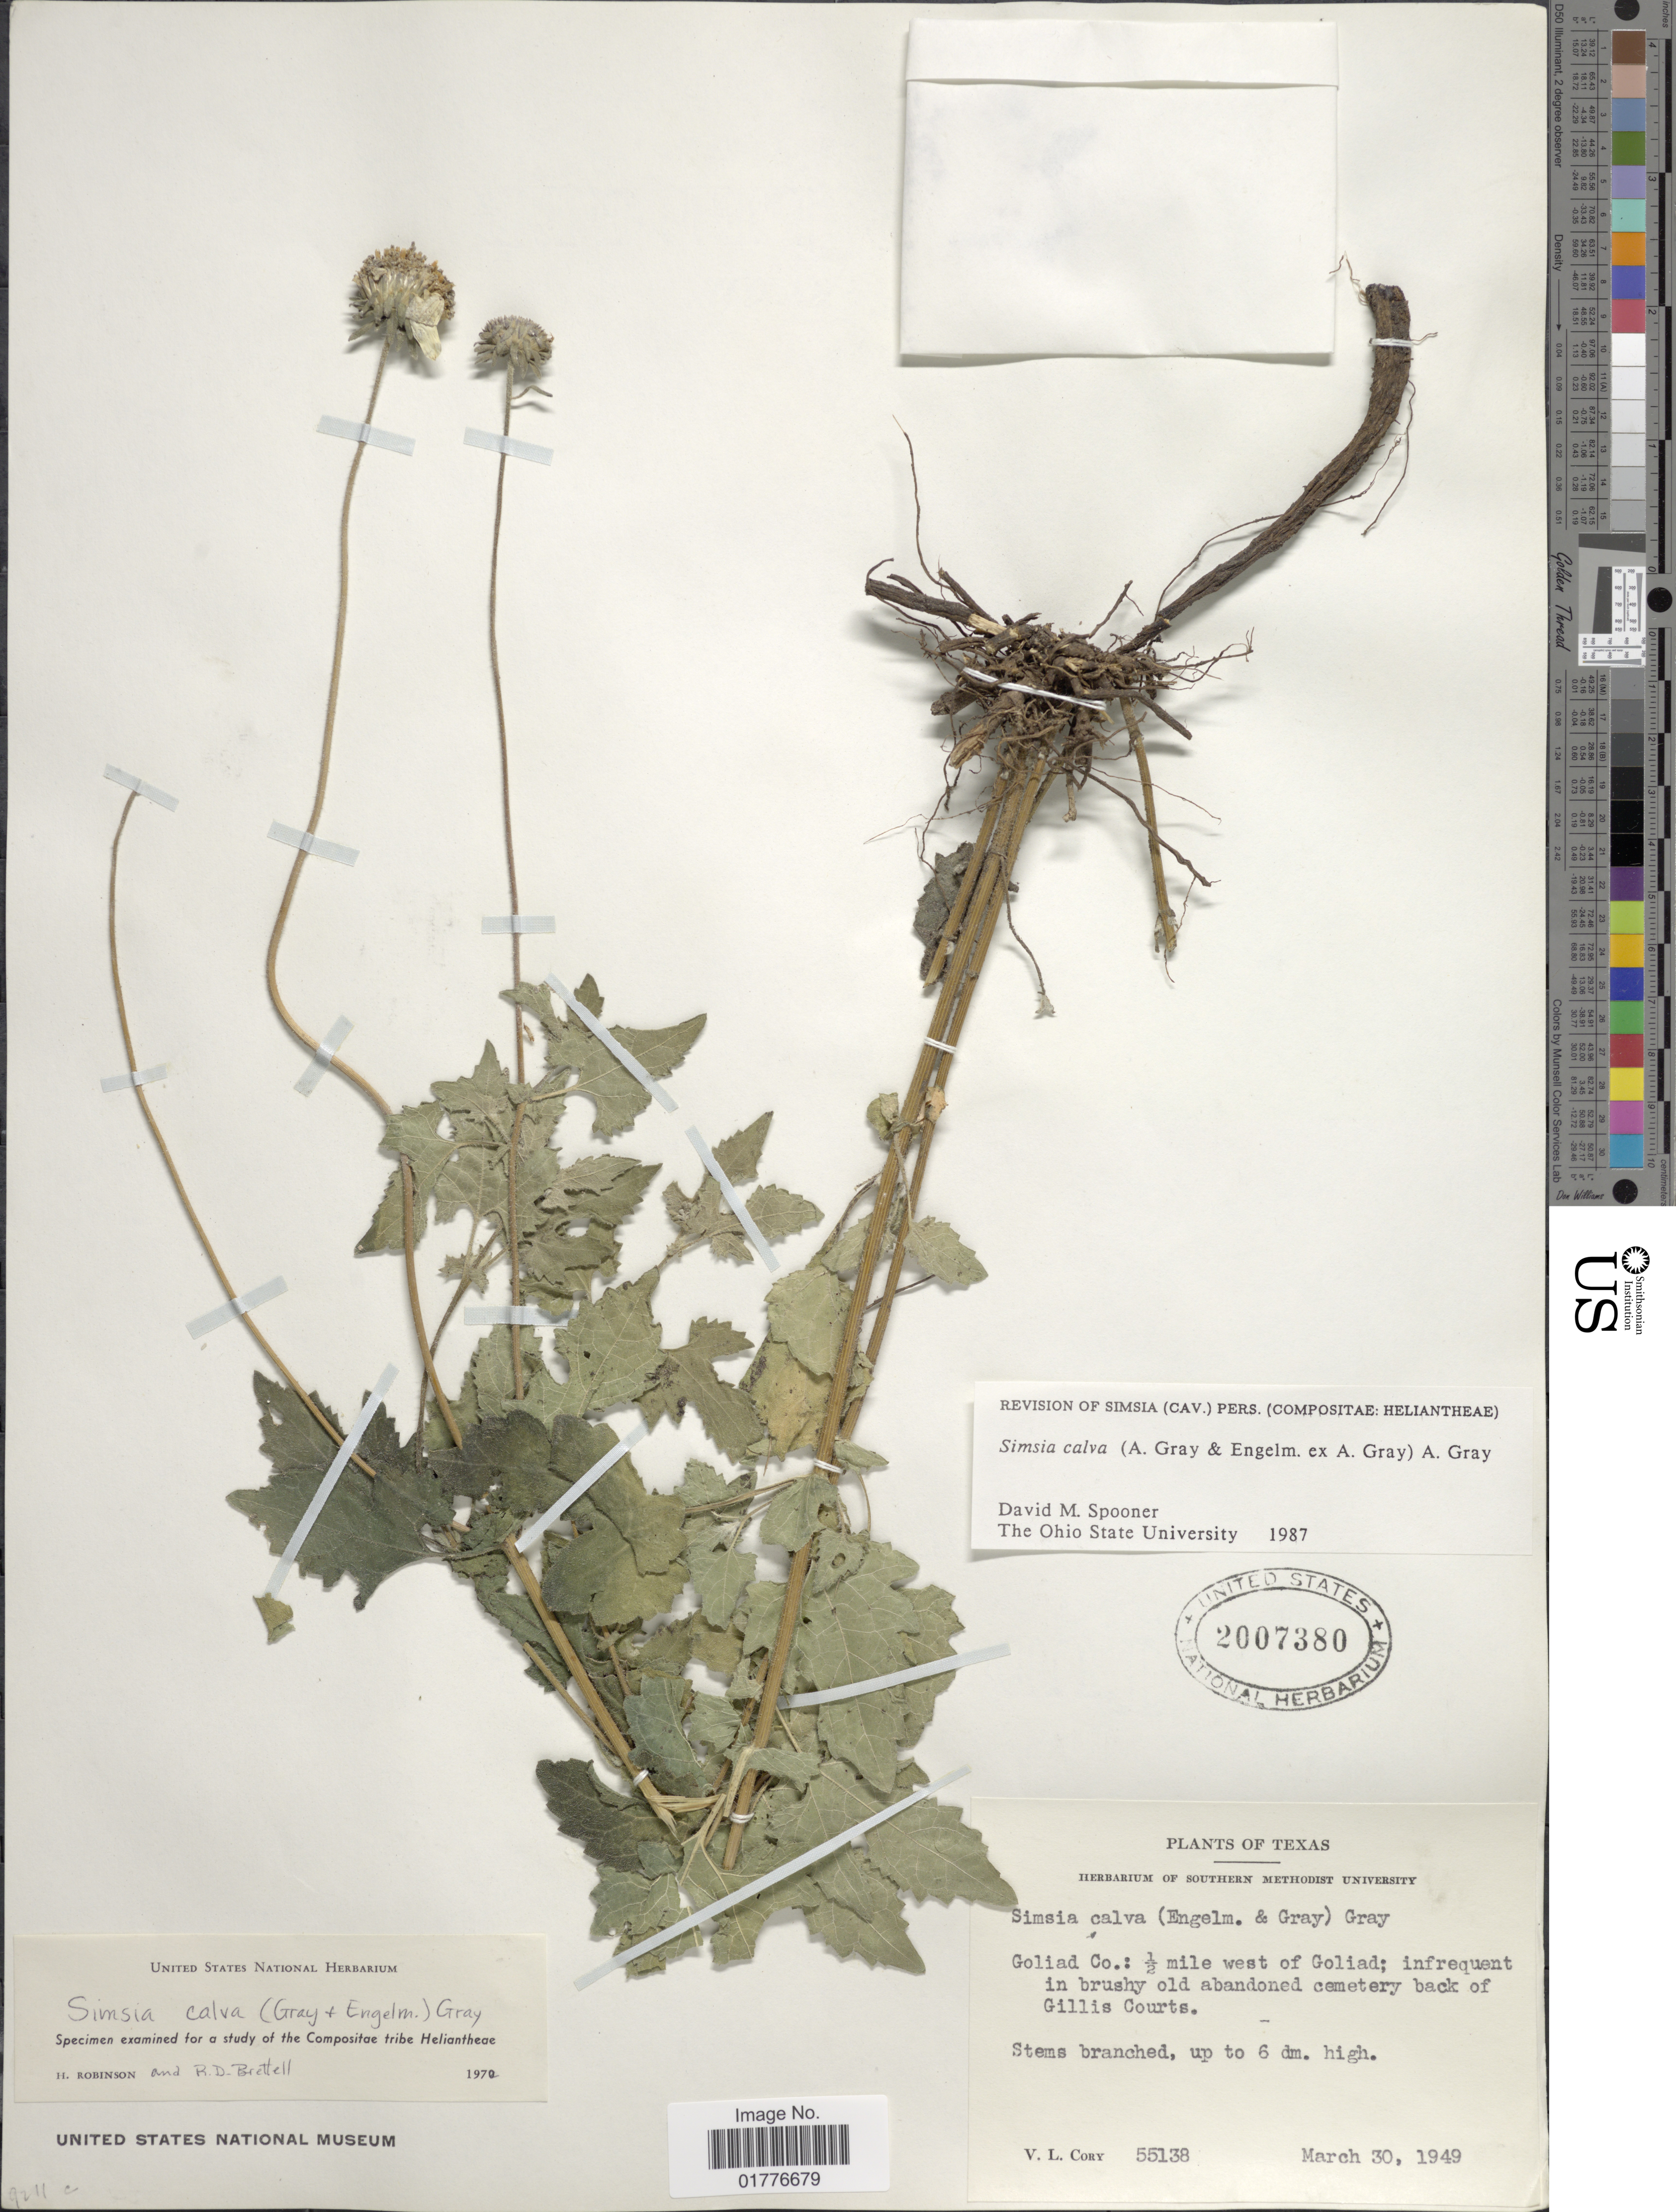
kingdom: Plantae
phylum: Tracheophyta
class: Magnoliopsida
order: Asterales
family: Asteraceae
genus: Simsia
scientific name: Simsia calva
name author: A. Gray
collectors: V. Cory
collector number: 55138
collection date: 1949-03-30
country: United States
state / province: Texas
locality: Golia Co.: 1/2 mile west of Goliad; infrequent in brushy old abandoned cemetery back of Gilli Courts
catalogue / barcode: US 2007380